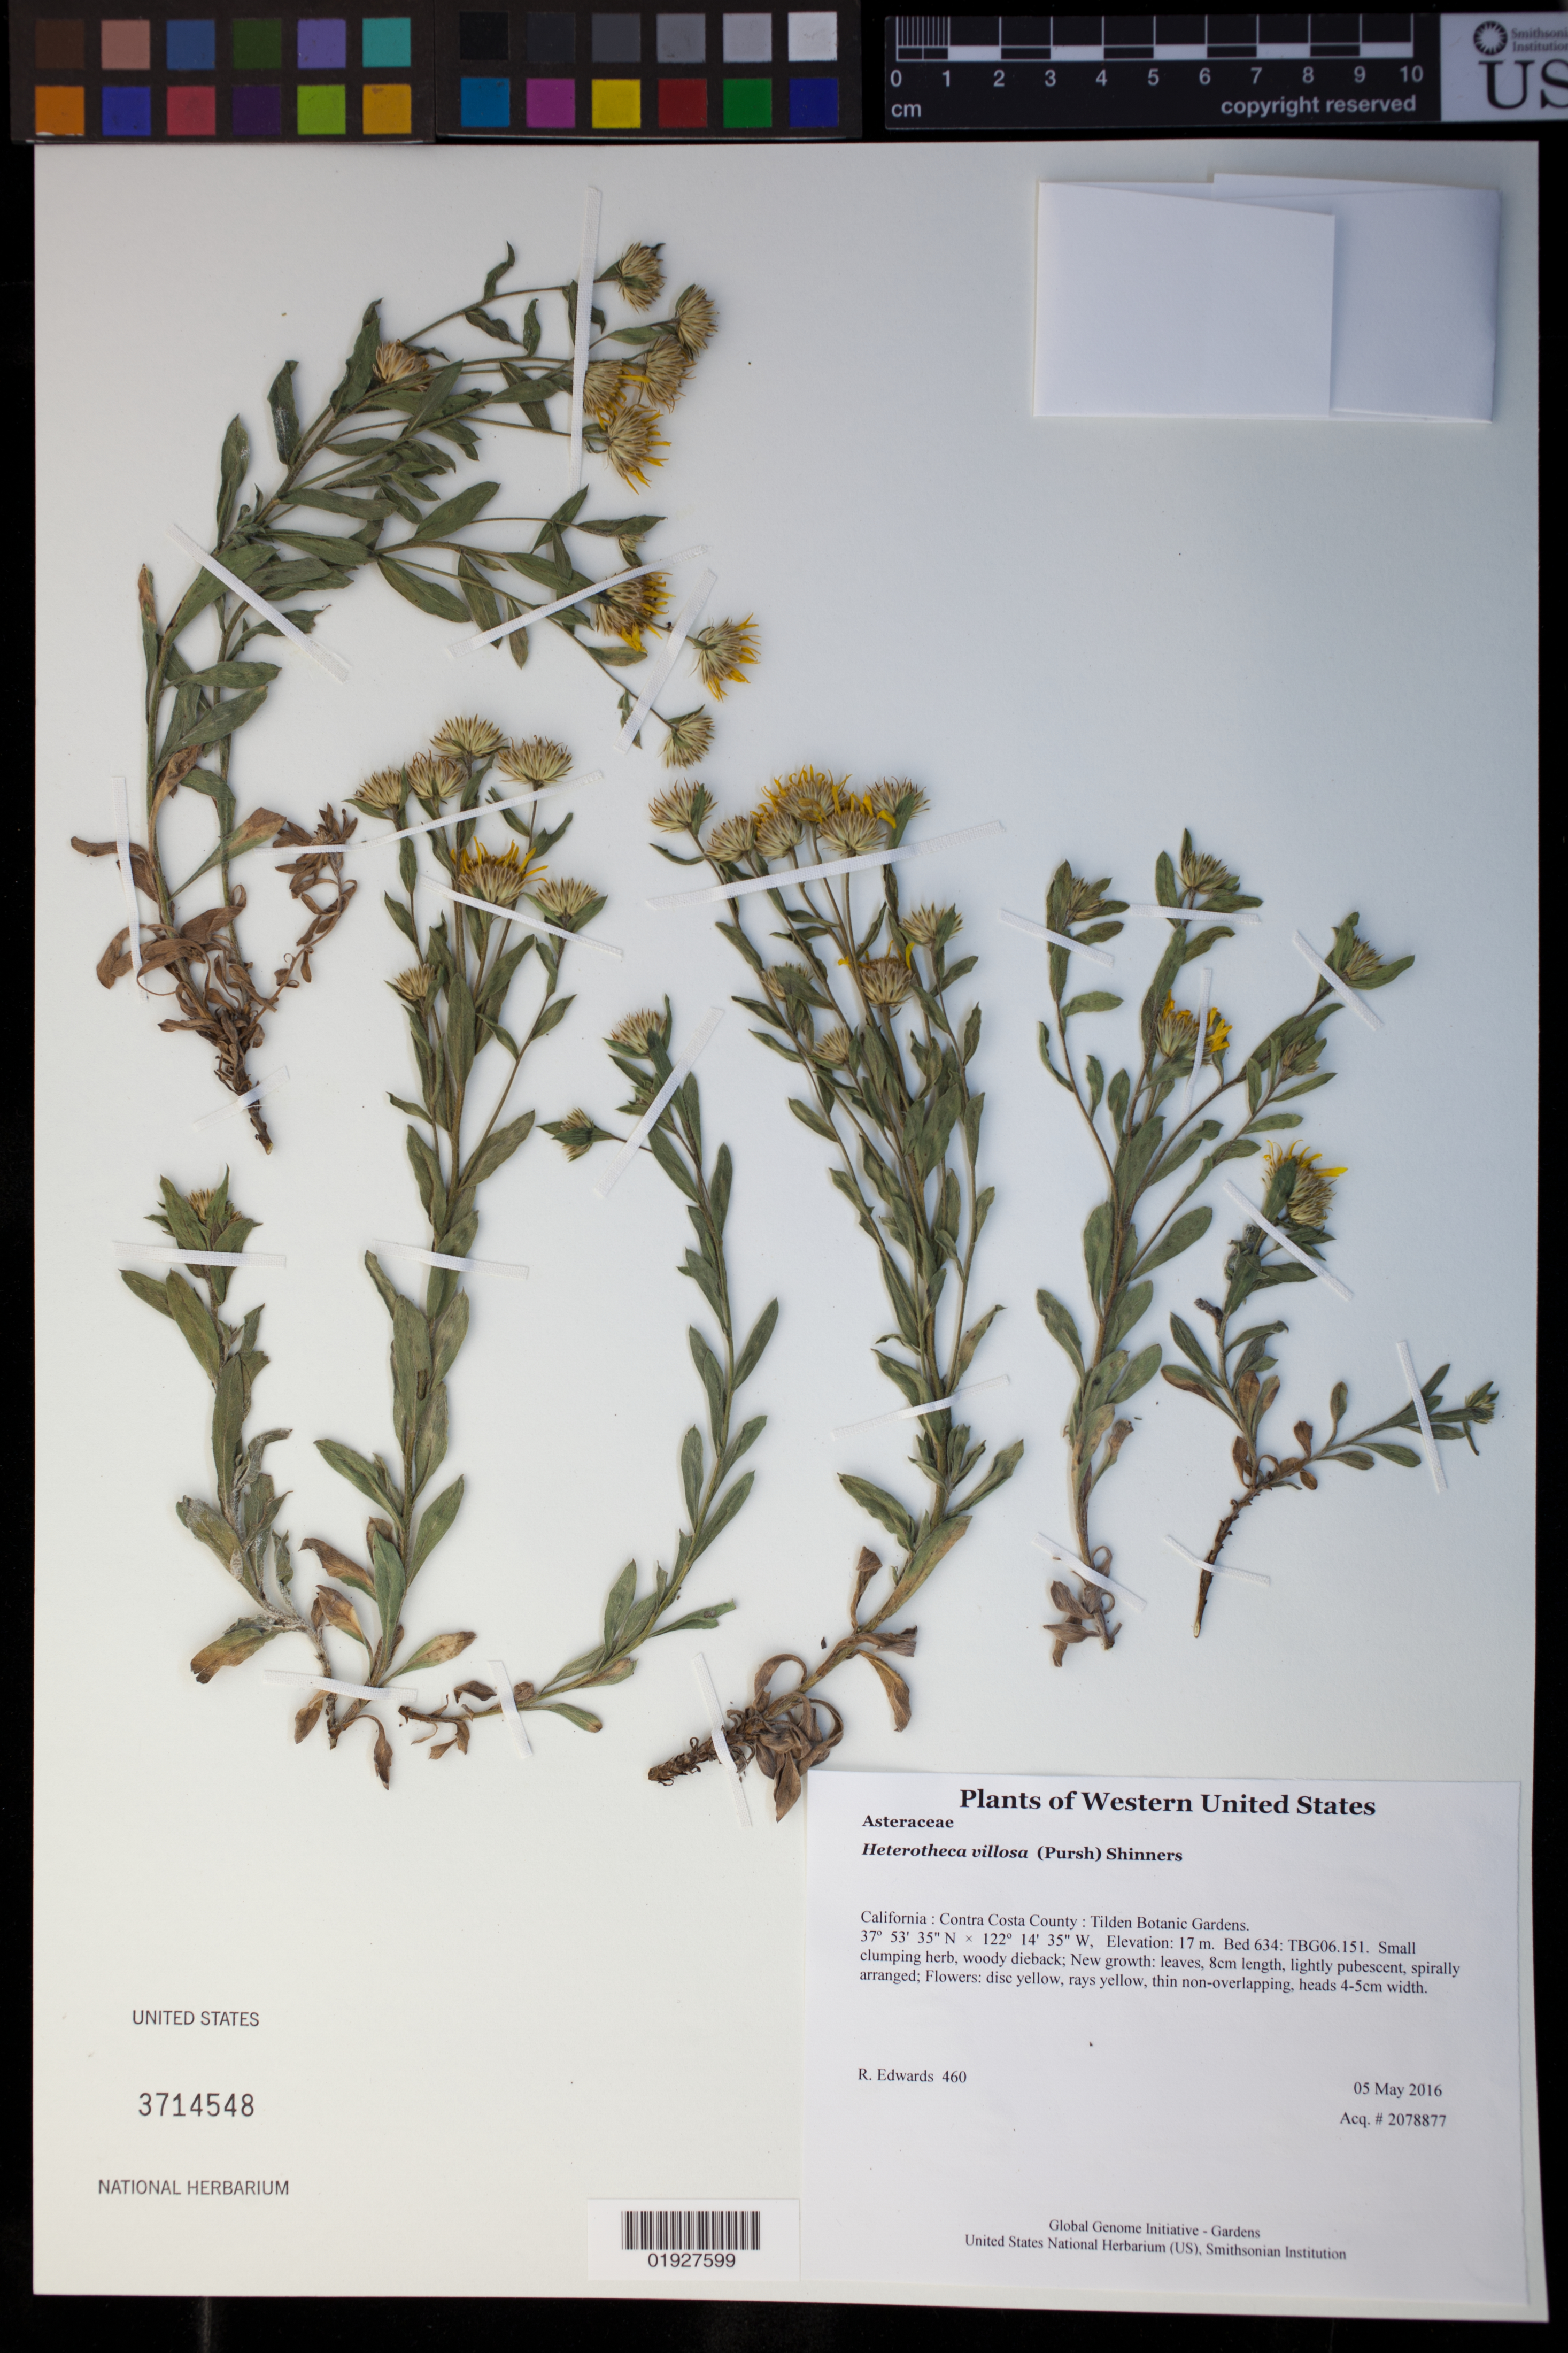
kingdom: Plantae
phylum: Tracheophyta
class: Magnoliopsida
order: Asterales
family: Asteraceae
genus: Heterotheca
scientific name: Heterotheca villosa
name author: (Pursh) Shinners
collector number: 460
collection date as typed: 5 May 2016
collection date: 2016-05-05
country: United States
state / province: California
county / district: Contra Costa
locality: Tilden Botanic Gardens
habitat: Bed 634: TBG06.151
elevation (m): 17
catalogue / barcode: US 3714548